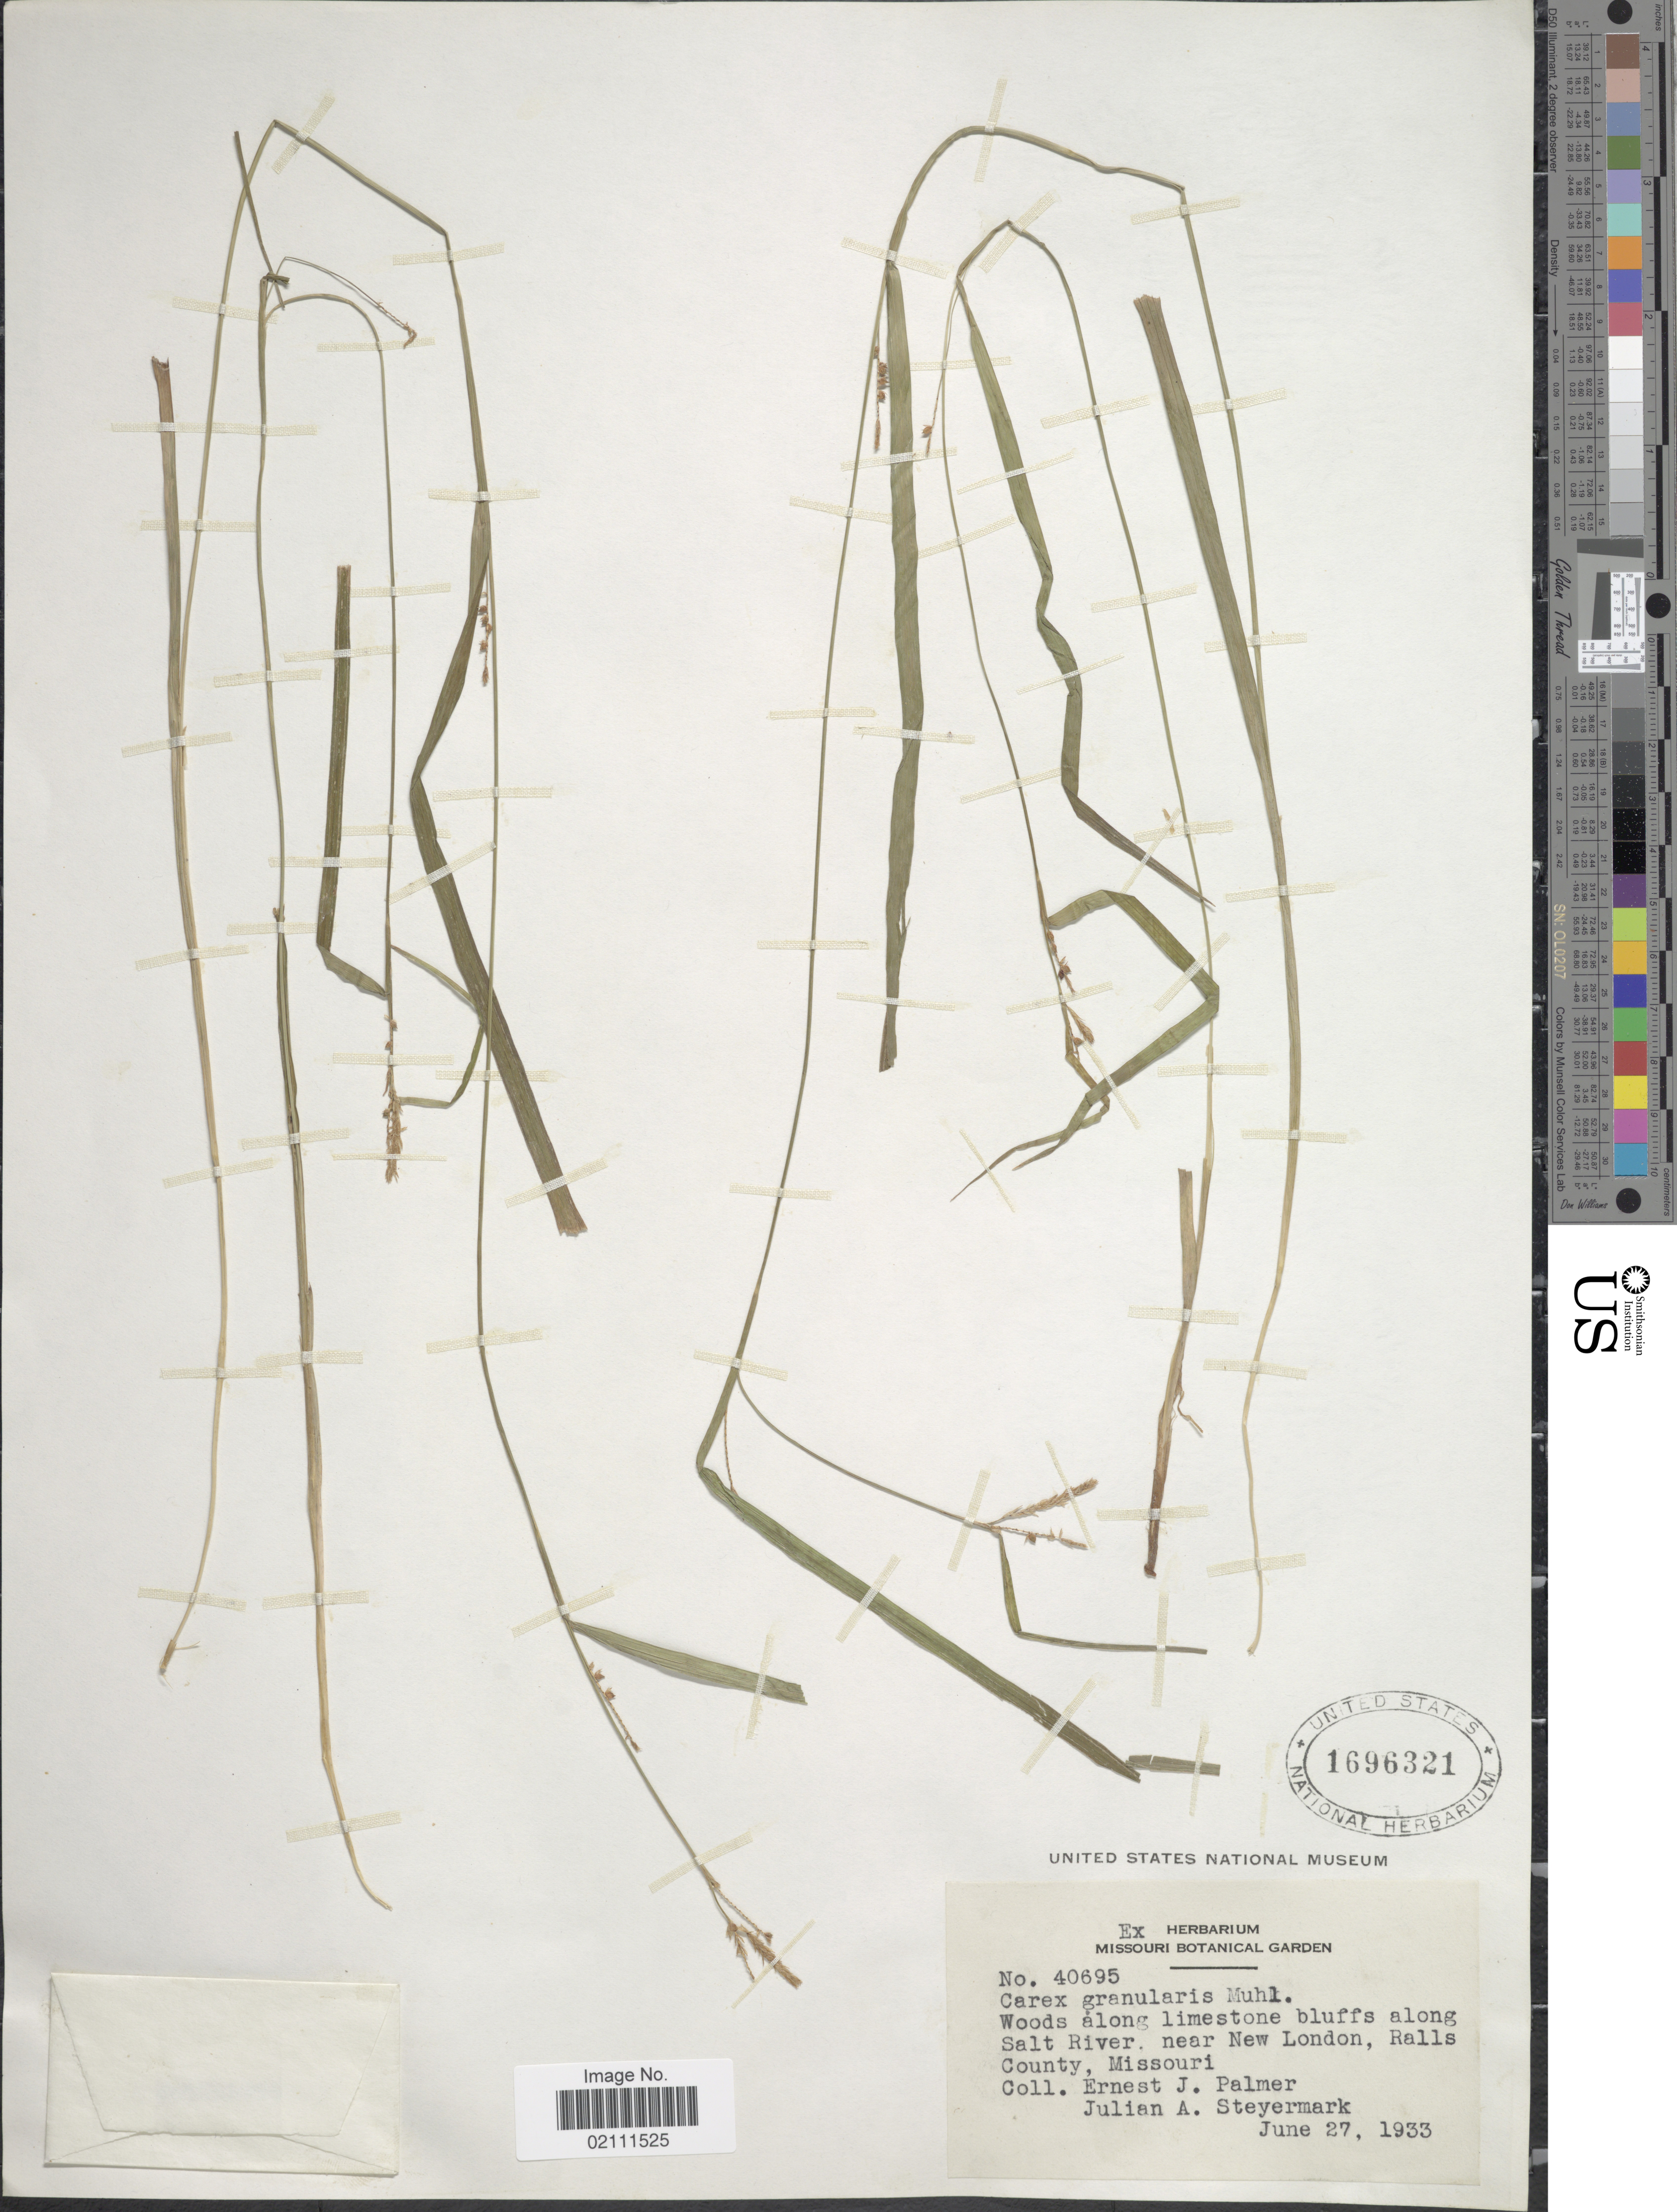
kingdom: Plantae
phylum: Tracheophyta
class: Liliopsida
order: Poales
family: Cyperaceae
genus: Carex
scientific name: Carex granularis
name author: Muhl. ex Willd.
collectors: E. J. Palmer & J. Steyermark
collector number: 40695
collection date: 1933-06-27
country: United States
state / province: Missouri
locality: Woods along limestone bluffs along Salt River, near New London, Ralls County.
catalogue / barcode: US 1696321